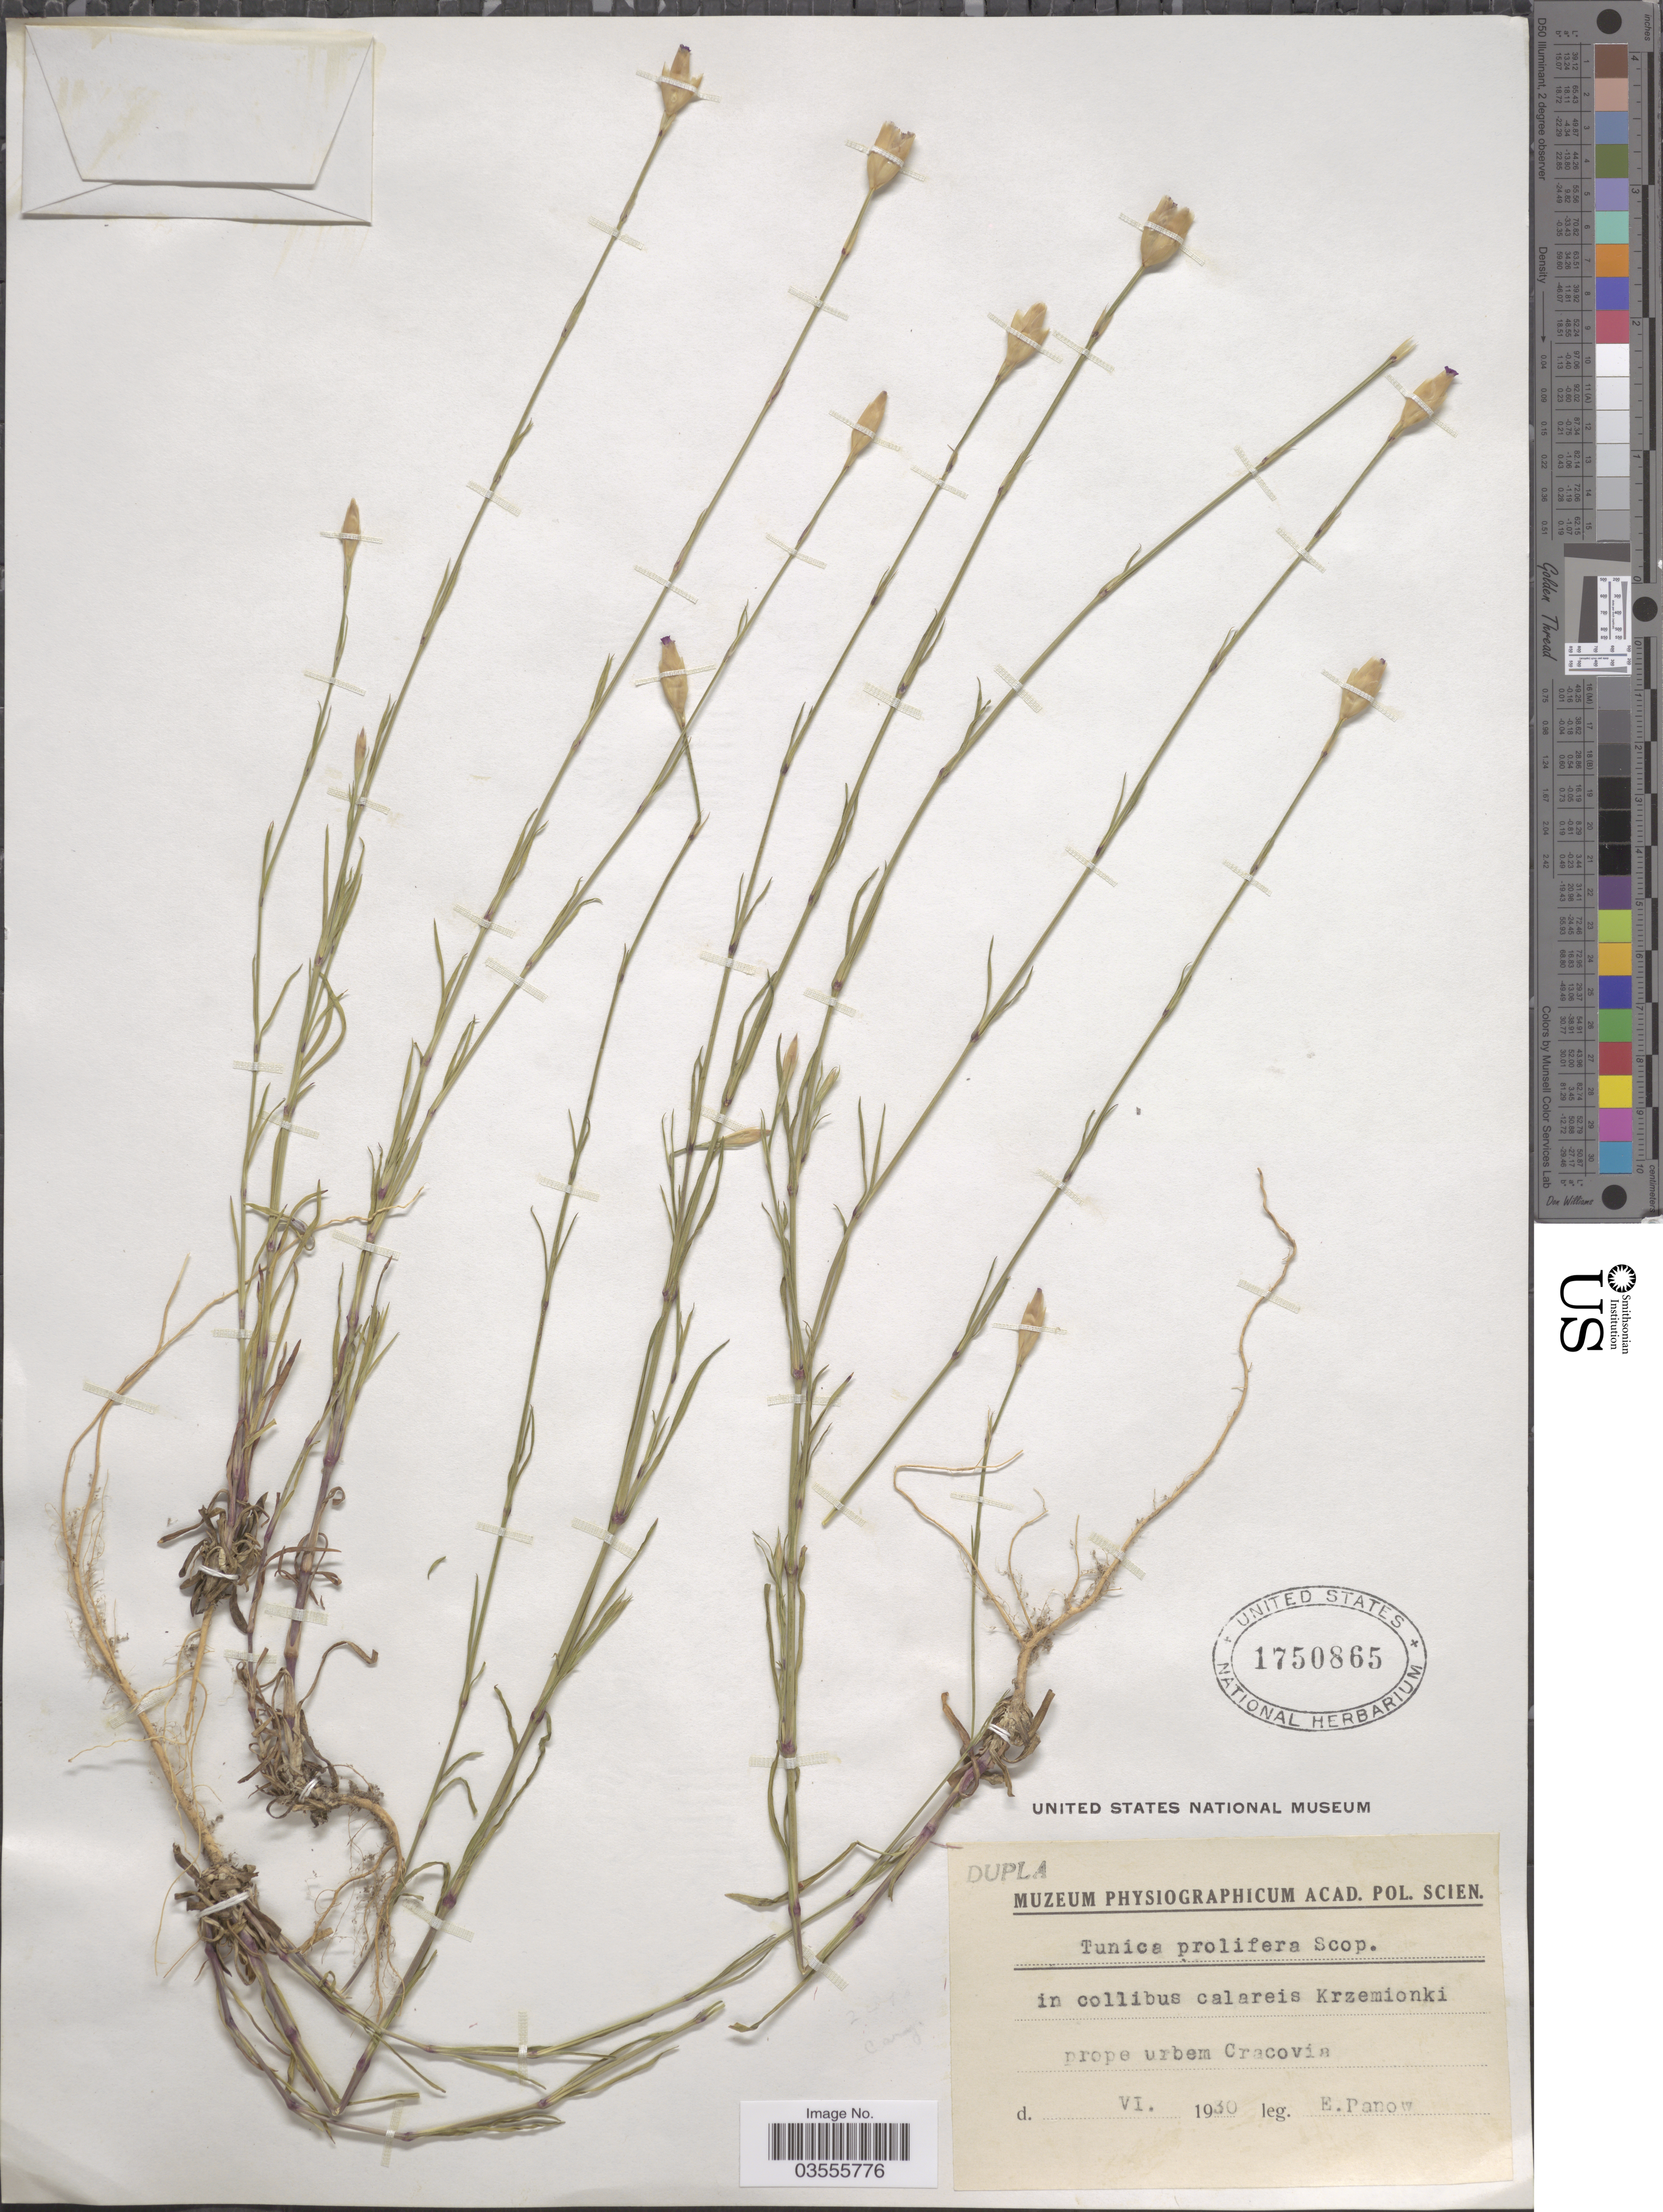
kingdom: Plantae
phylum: Tracheophyta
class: Magnoliopsida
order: Caryophyllales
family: Caryophyllaceae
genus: Petrorhagia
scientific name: Petrorhagia prolifera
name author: (L.) P.W. Ball & Heywood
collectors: E. Panow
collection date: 1930-06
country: Poland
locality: In collibus calareis Krzemionki prope urbem Cracovia.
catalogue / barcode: US 1750865